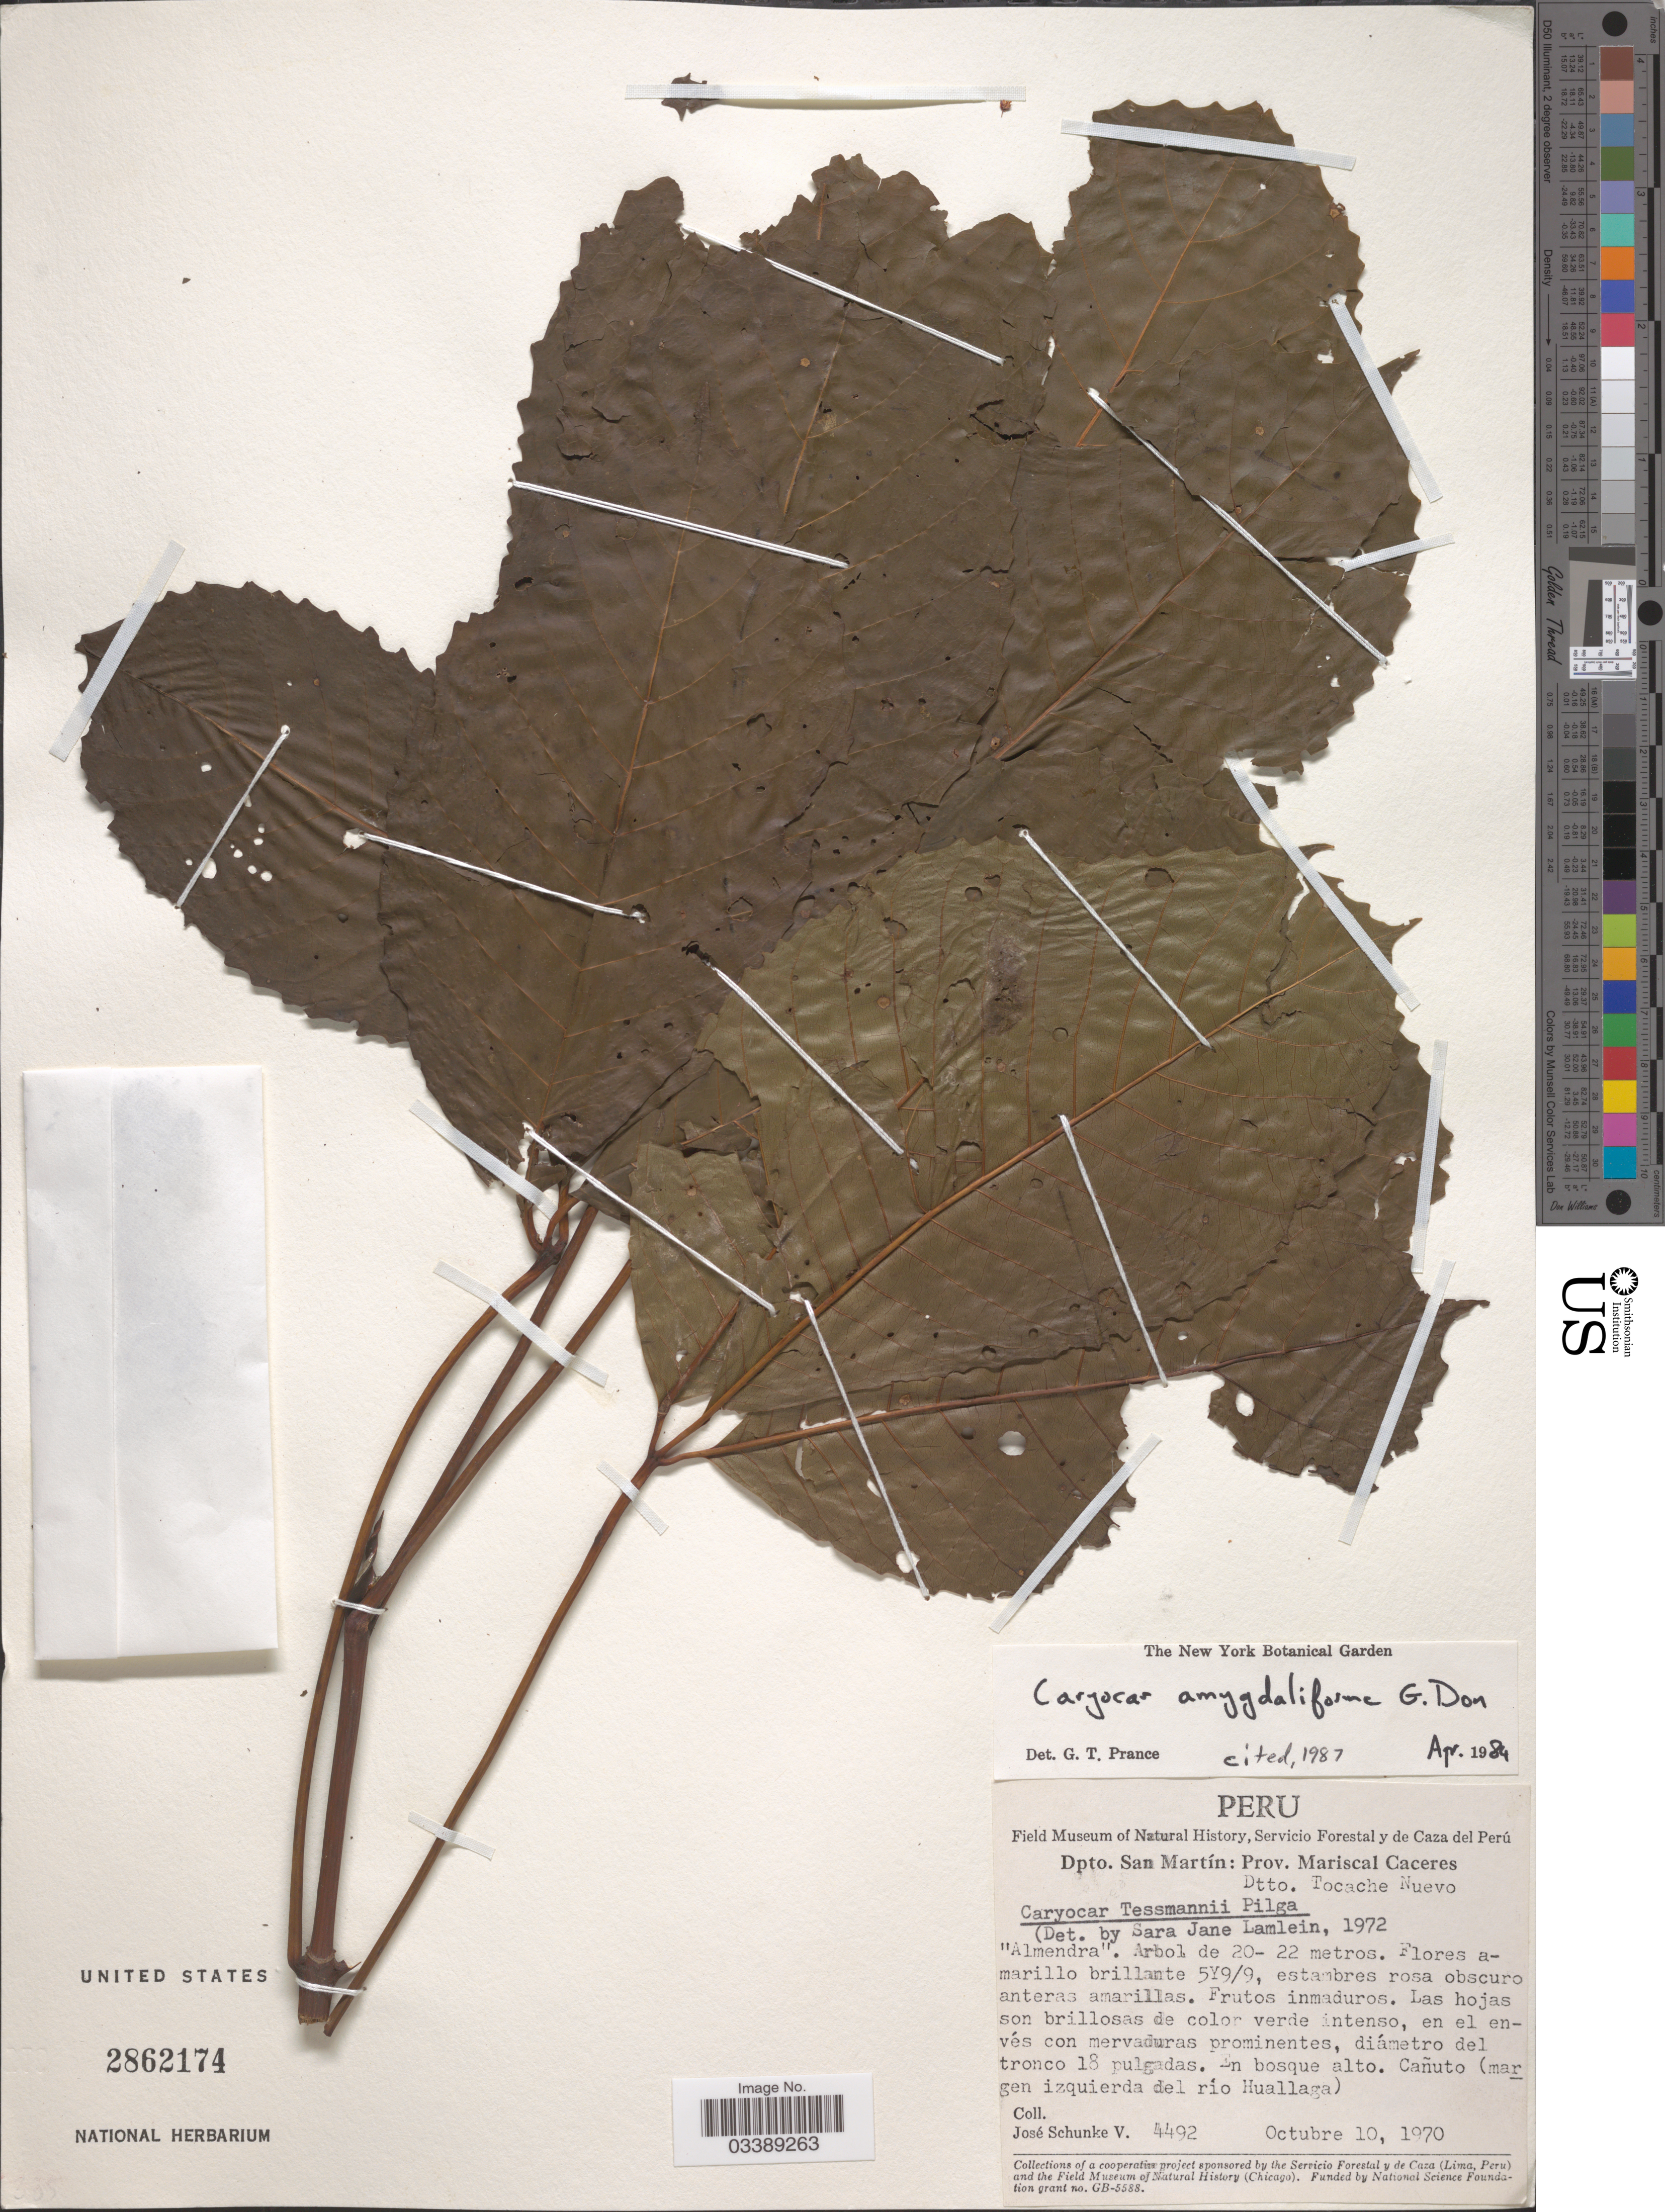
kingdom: Plantae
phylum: Tracheophyta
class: Magnoliopsida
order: Malpighiales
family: Caryocaraceae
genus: Caryocar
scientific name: Caryocar amygdaliforme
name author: G. Don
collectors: J. Schunke Vigo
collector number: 4492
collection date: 1970-10-10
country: Peru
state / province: San Martín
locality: Dpto. San Martín: Prov. Mariscal Caceres. Dtto. Tocache Nuevo. Cañuto (margen izquierda del río Huallaga).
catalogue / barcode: US 2862174